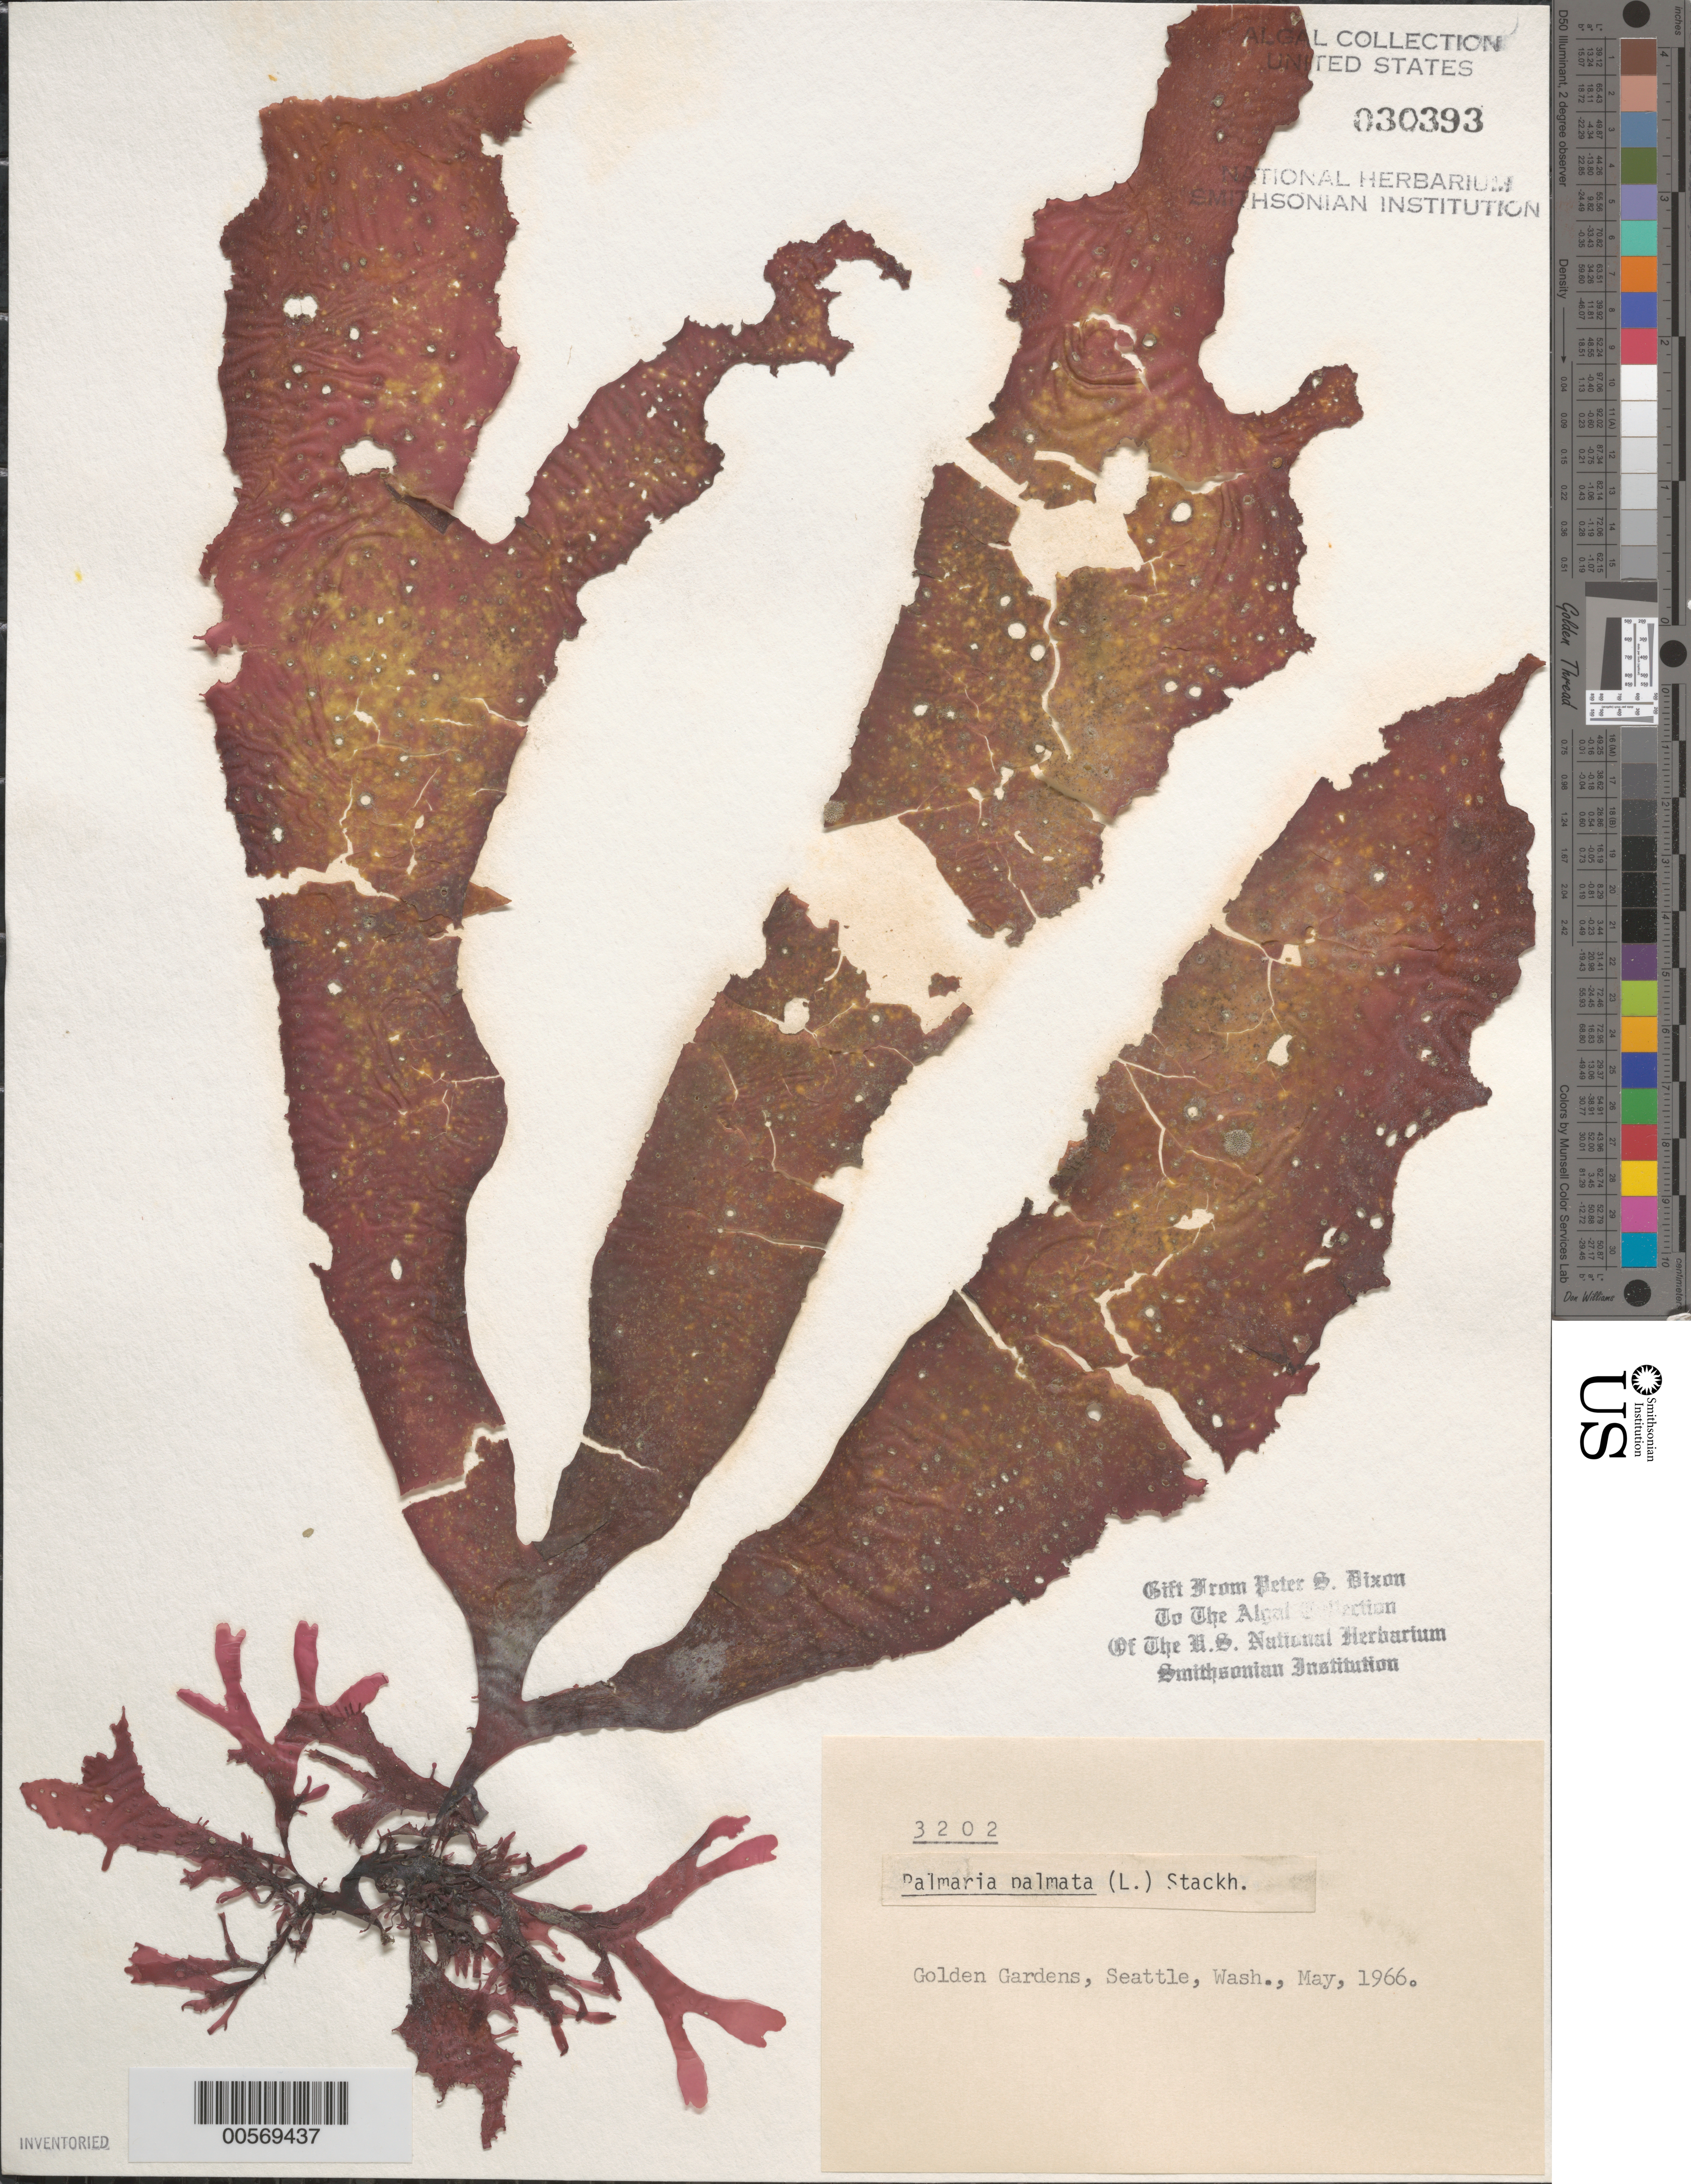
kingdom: Plantae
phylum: Rhodophyta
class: Florideophyceae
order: Palmariales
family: Palmariaceae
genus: Palmaria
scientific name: Palmaria palmata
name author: (L.) F. Weber & D. Mohr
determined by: Dixon, P. S.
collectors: P. S. Dixon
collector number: PSD 3202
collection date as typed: May 1966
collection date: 1966-05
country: United States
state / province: Washington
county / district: King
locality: Golden Gardens, Seattle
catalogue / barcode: US 30393